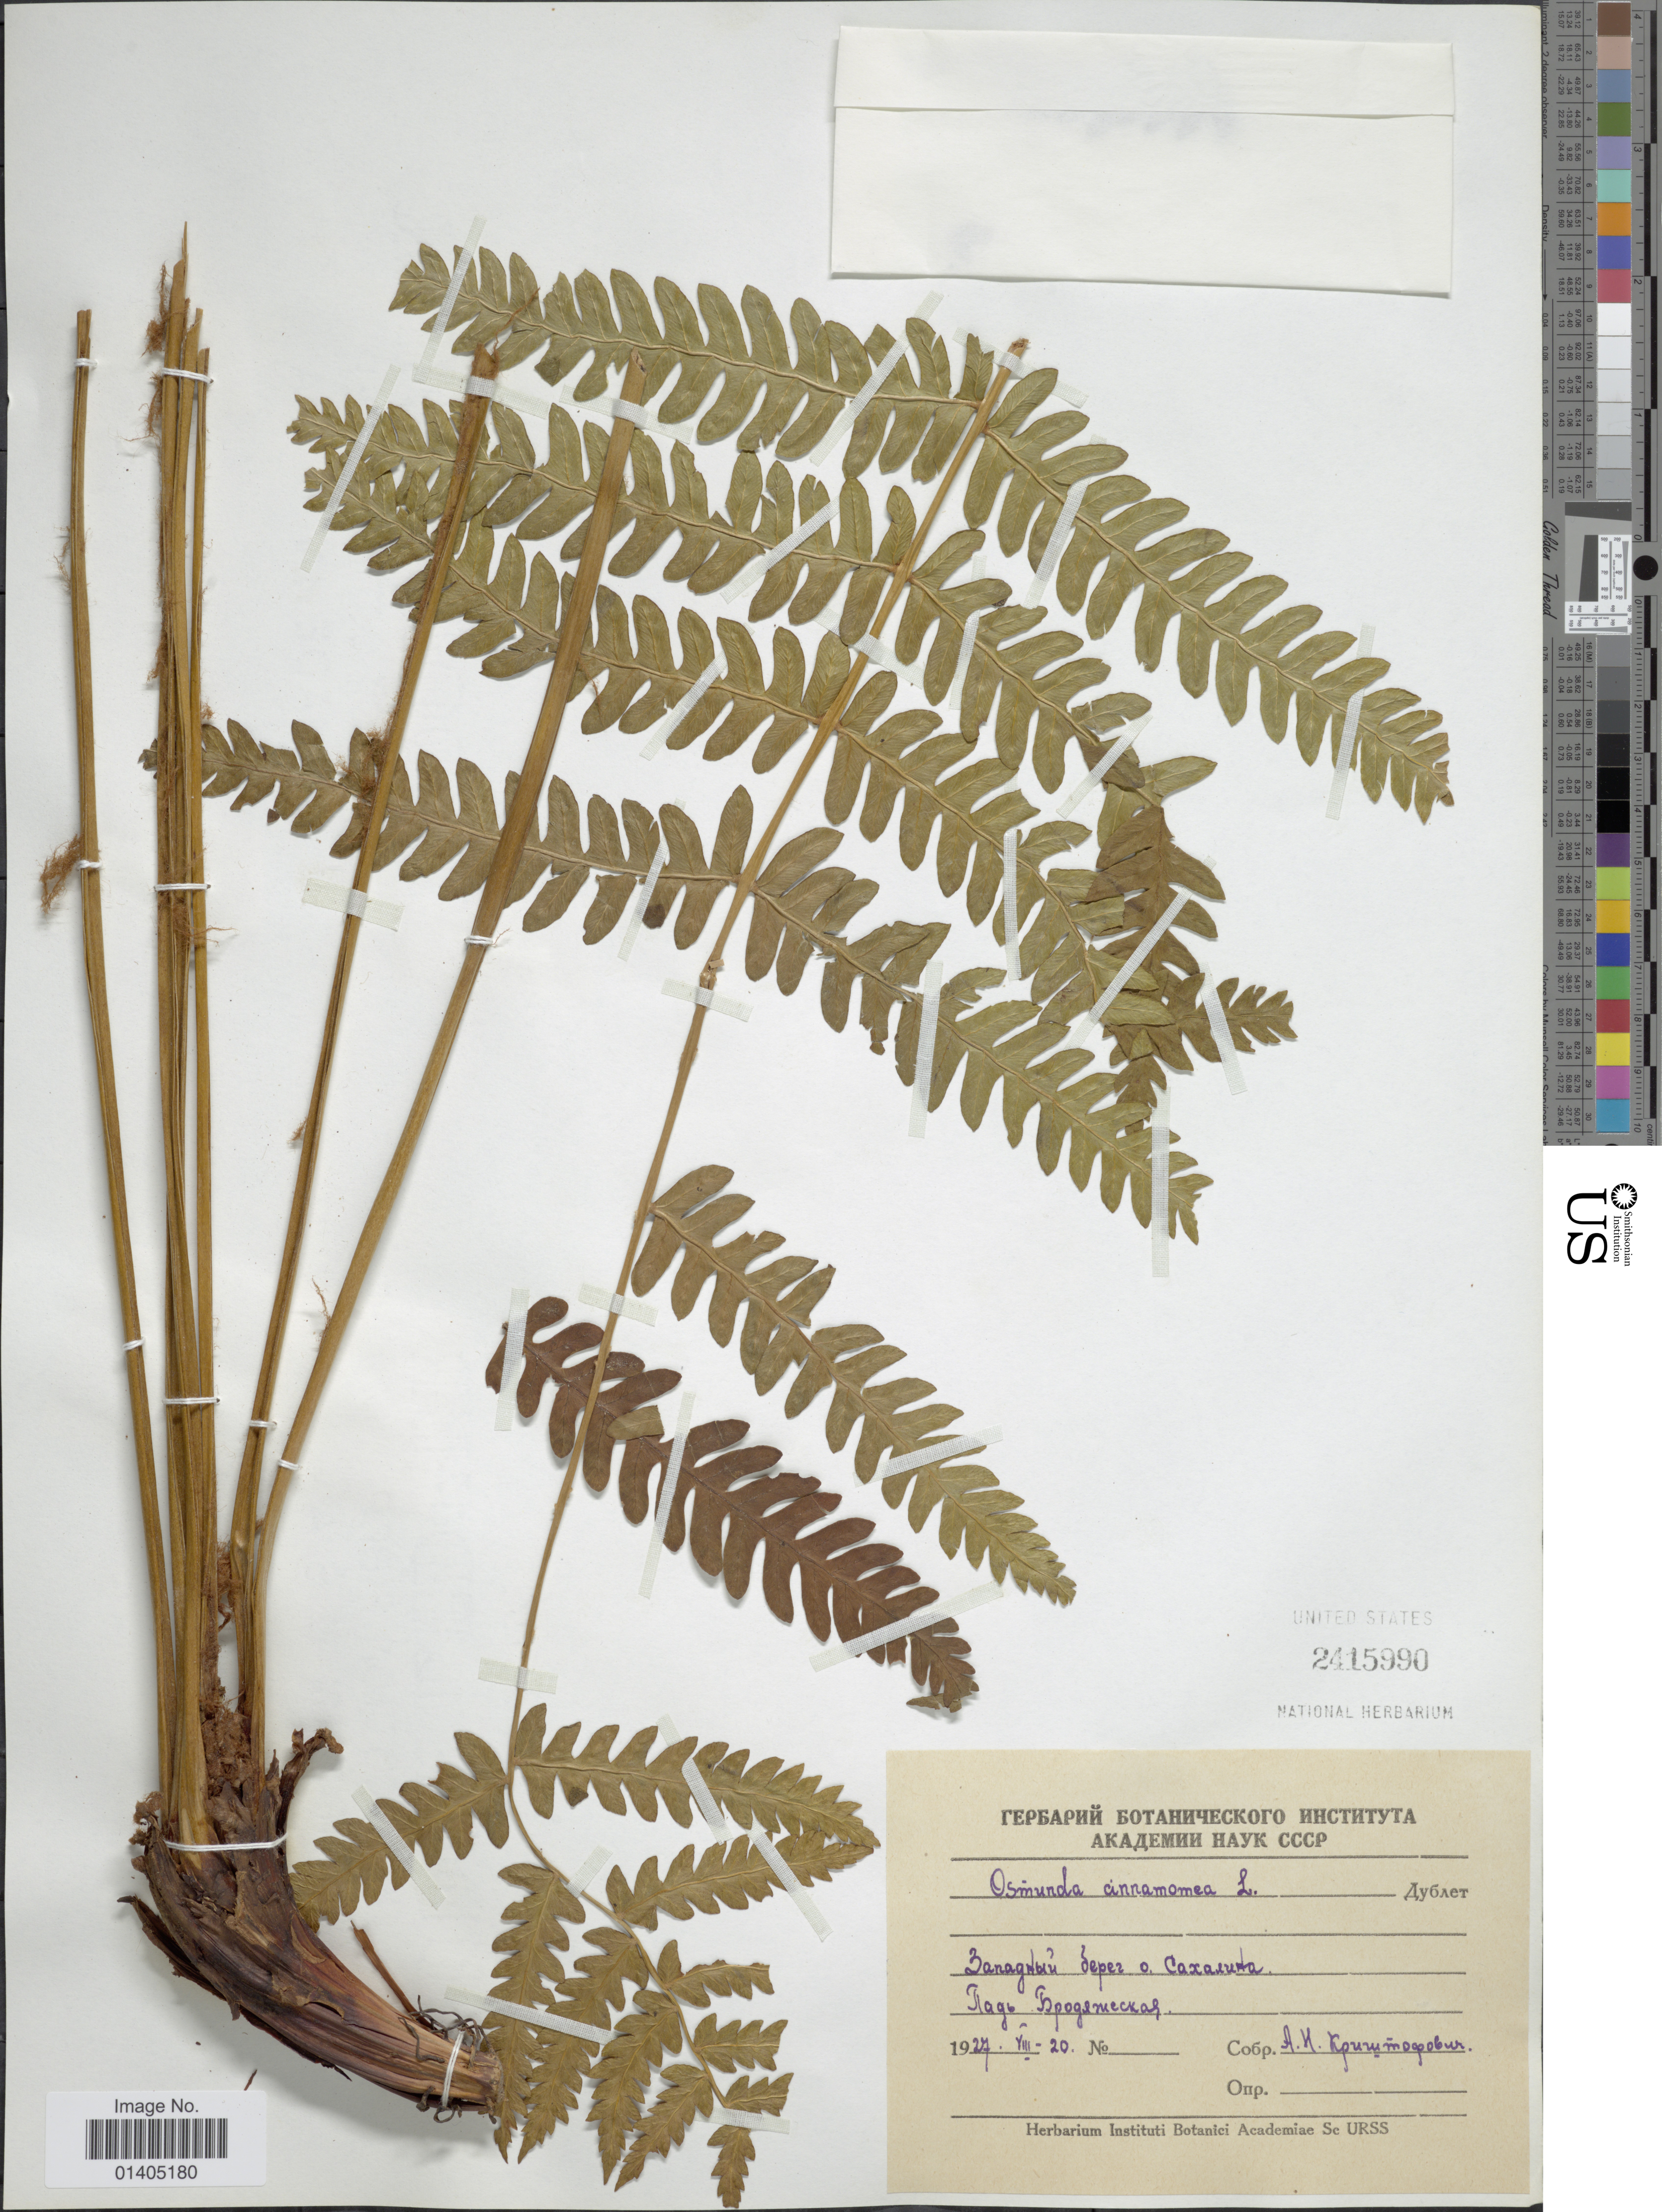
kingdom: Plantae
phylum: Tracheophyta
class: Polypodiopsida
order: Osmundales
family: Osmundaceae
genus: Osmundastrum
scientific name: Osmundastrum cinnamomeum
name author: (L.) C. Presl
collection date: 1927-08-20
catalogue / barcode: US 2415990